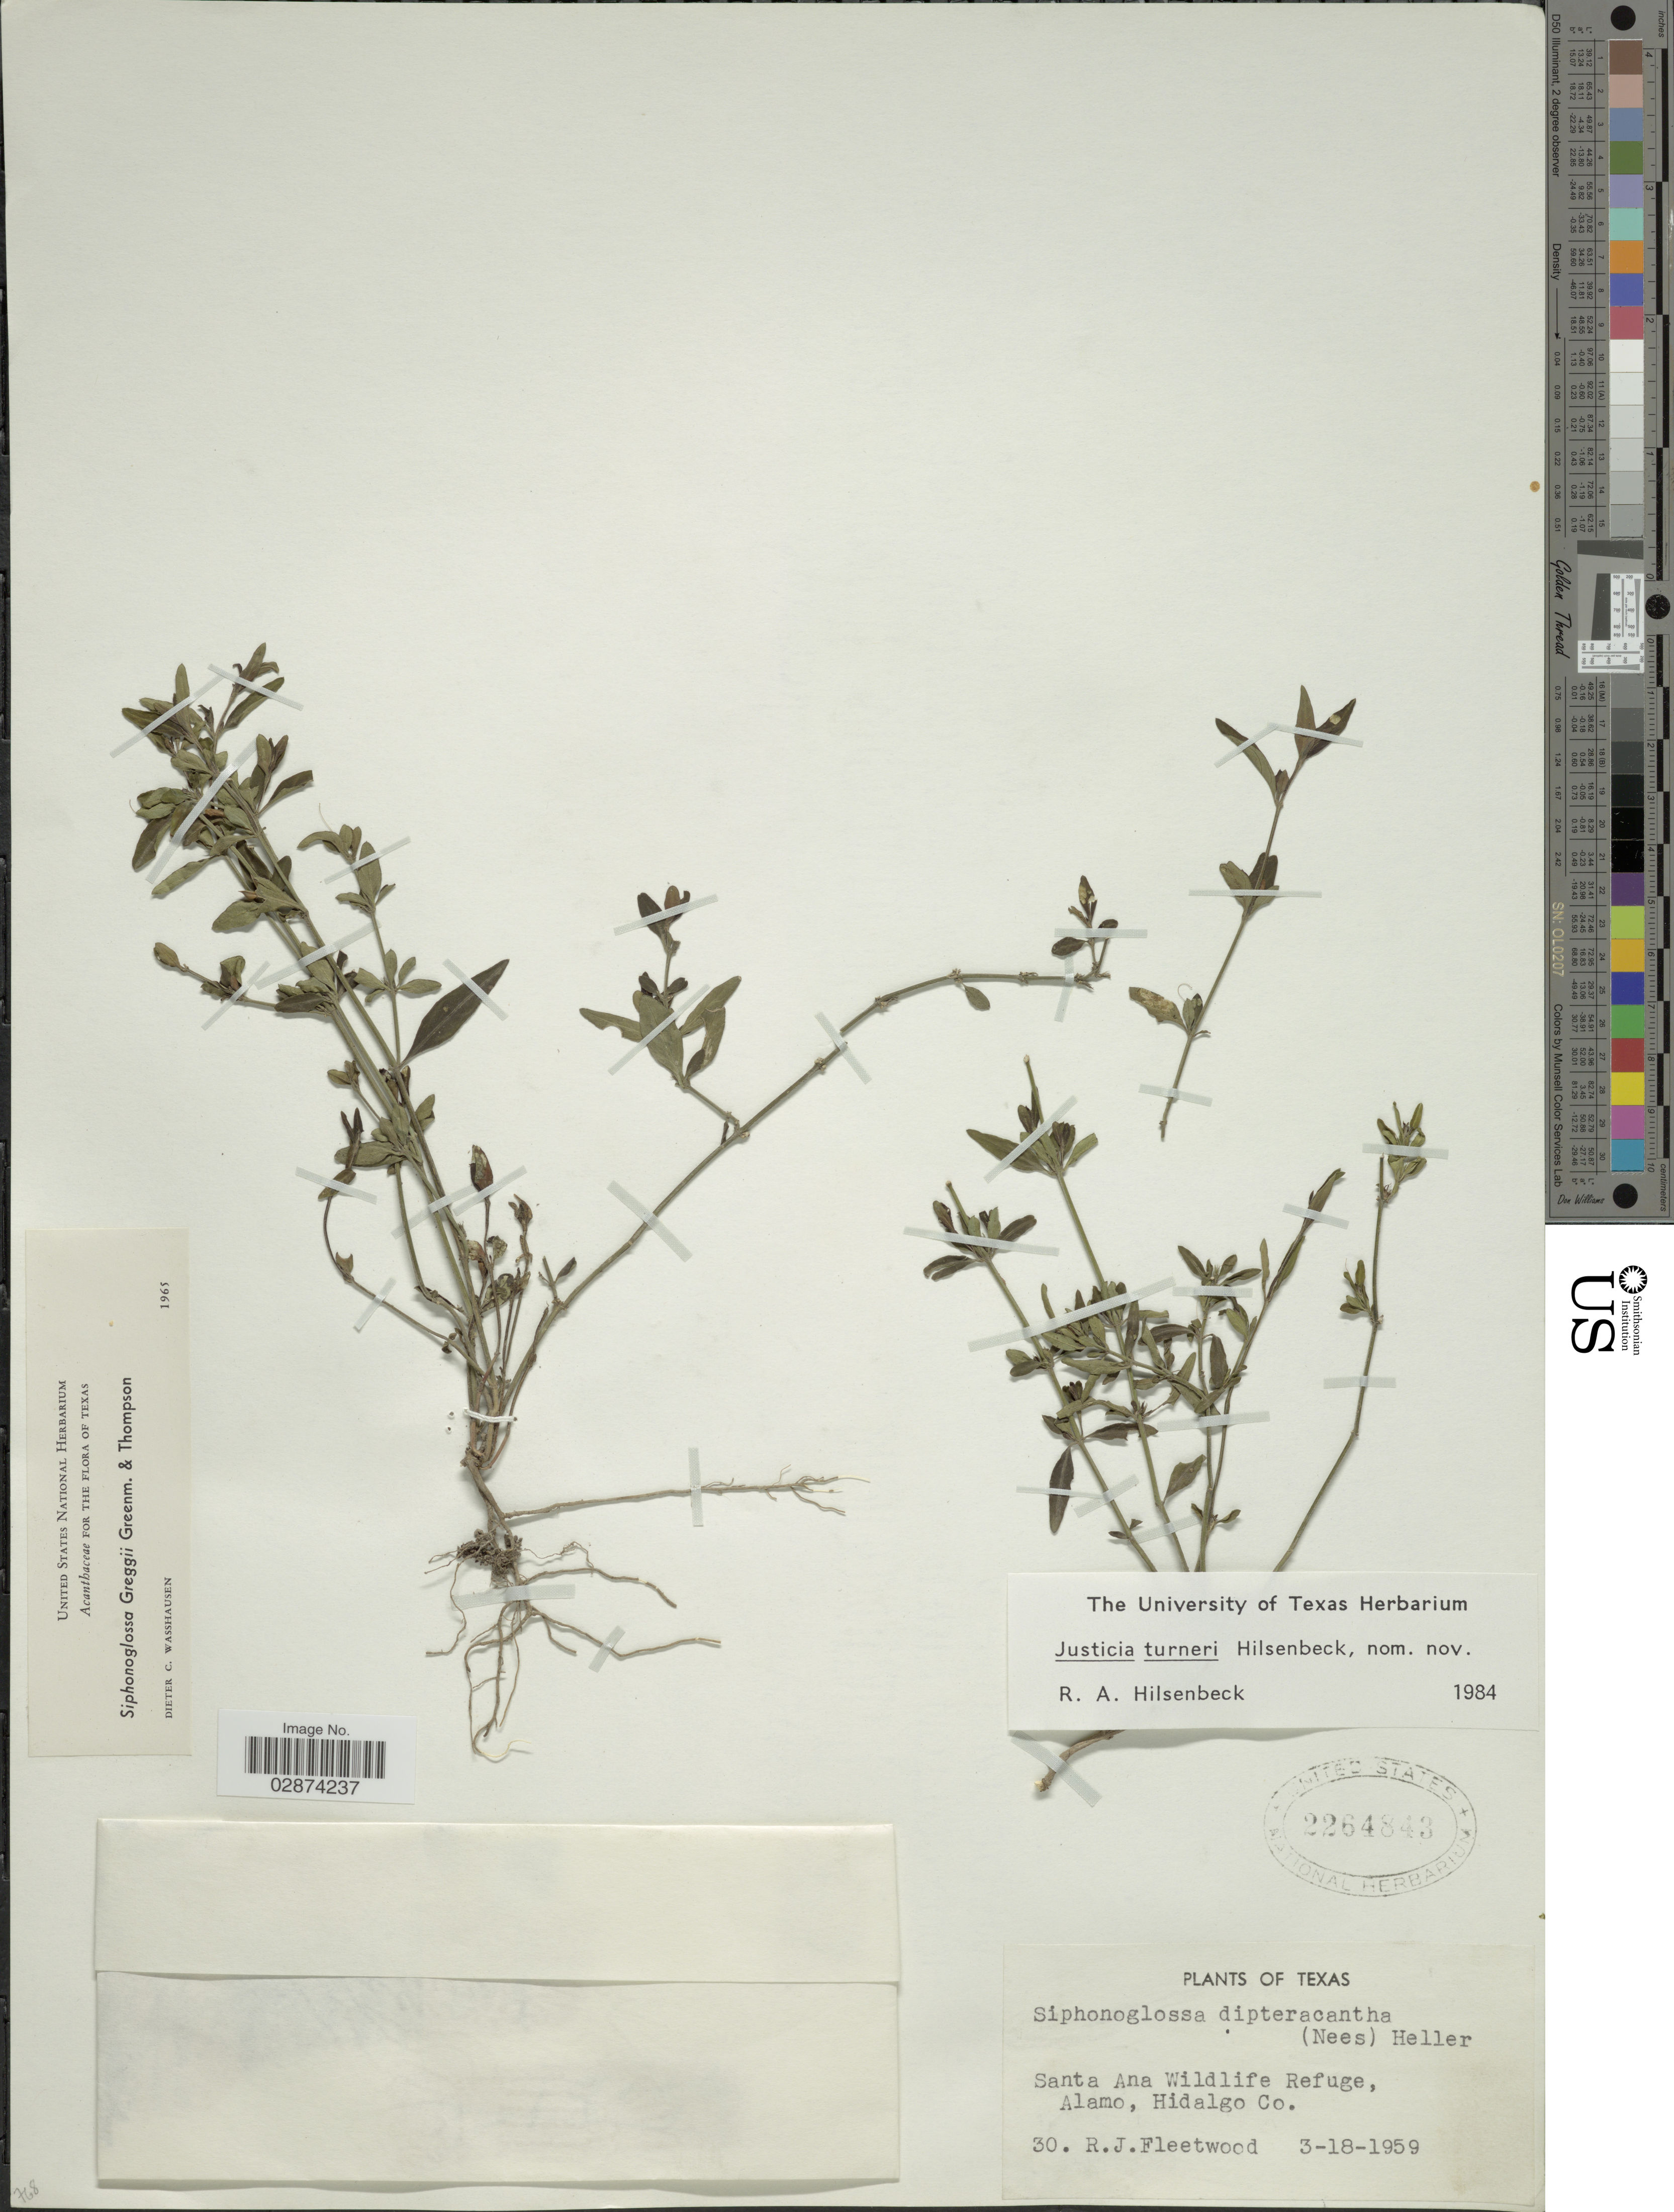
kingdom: Plantae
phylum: Tracheophyta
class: Magnoliopsida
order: Lamiales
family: Acanthaceae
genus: Justicia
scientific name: Justicia turneri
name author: Hilsenb.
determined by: Fisher, Amanda, (LOB), California State University, Long Beach (UNITED STATES)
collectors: R. J. Fleetwood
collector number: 30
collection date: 1959-03-18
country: United States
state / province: Texas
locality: Santa Ana Wildlife Refuge, Alamo, Hidalgo Co.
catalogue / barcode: US 2264843